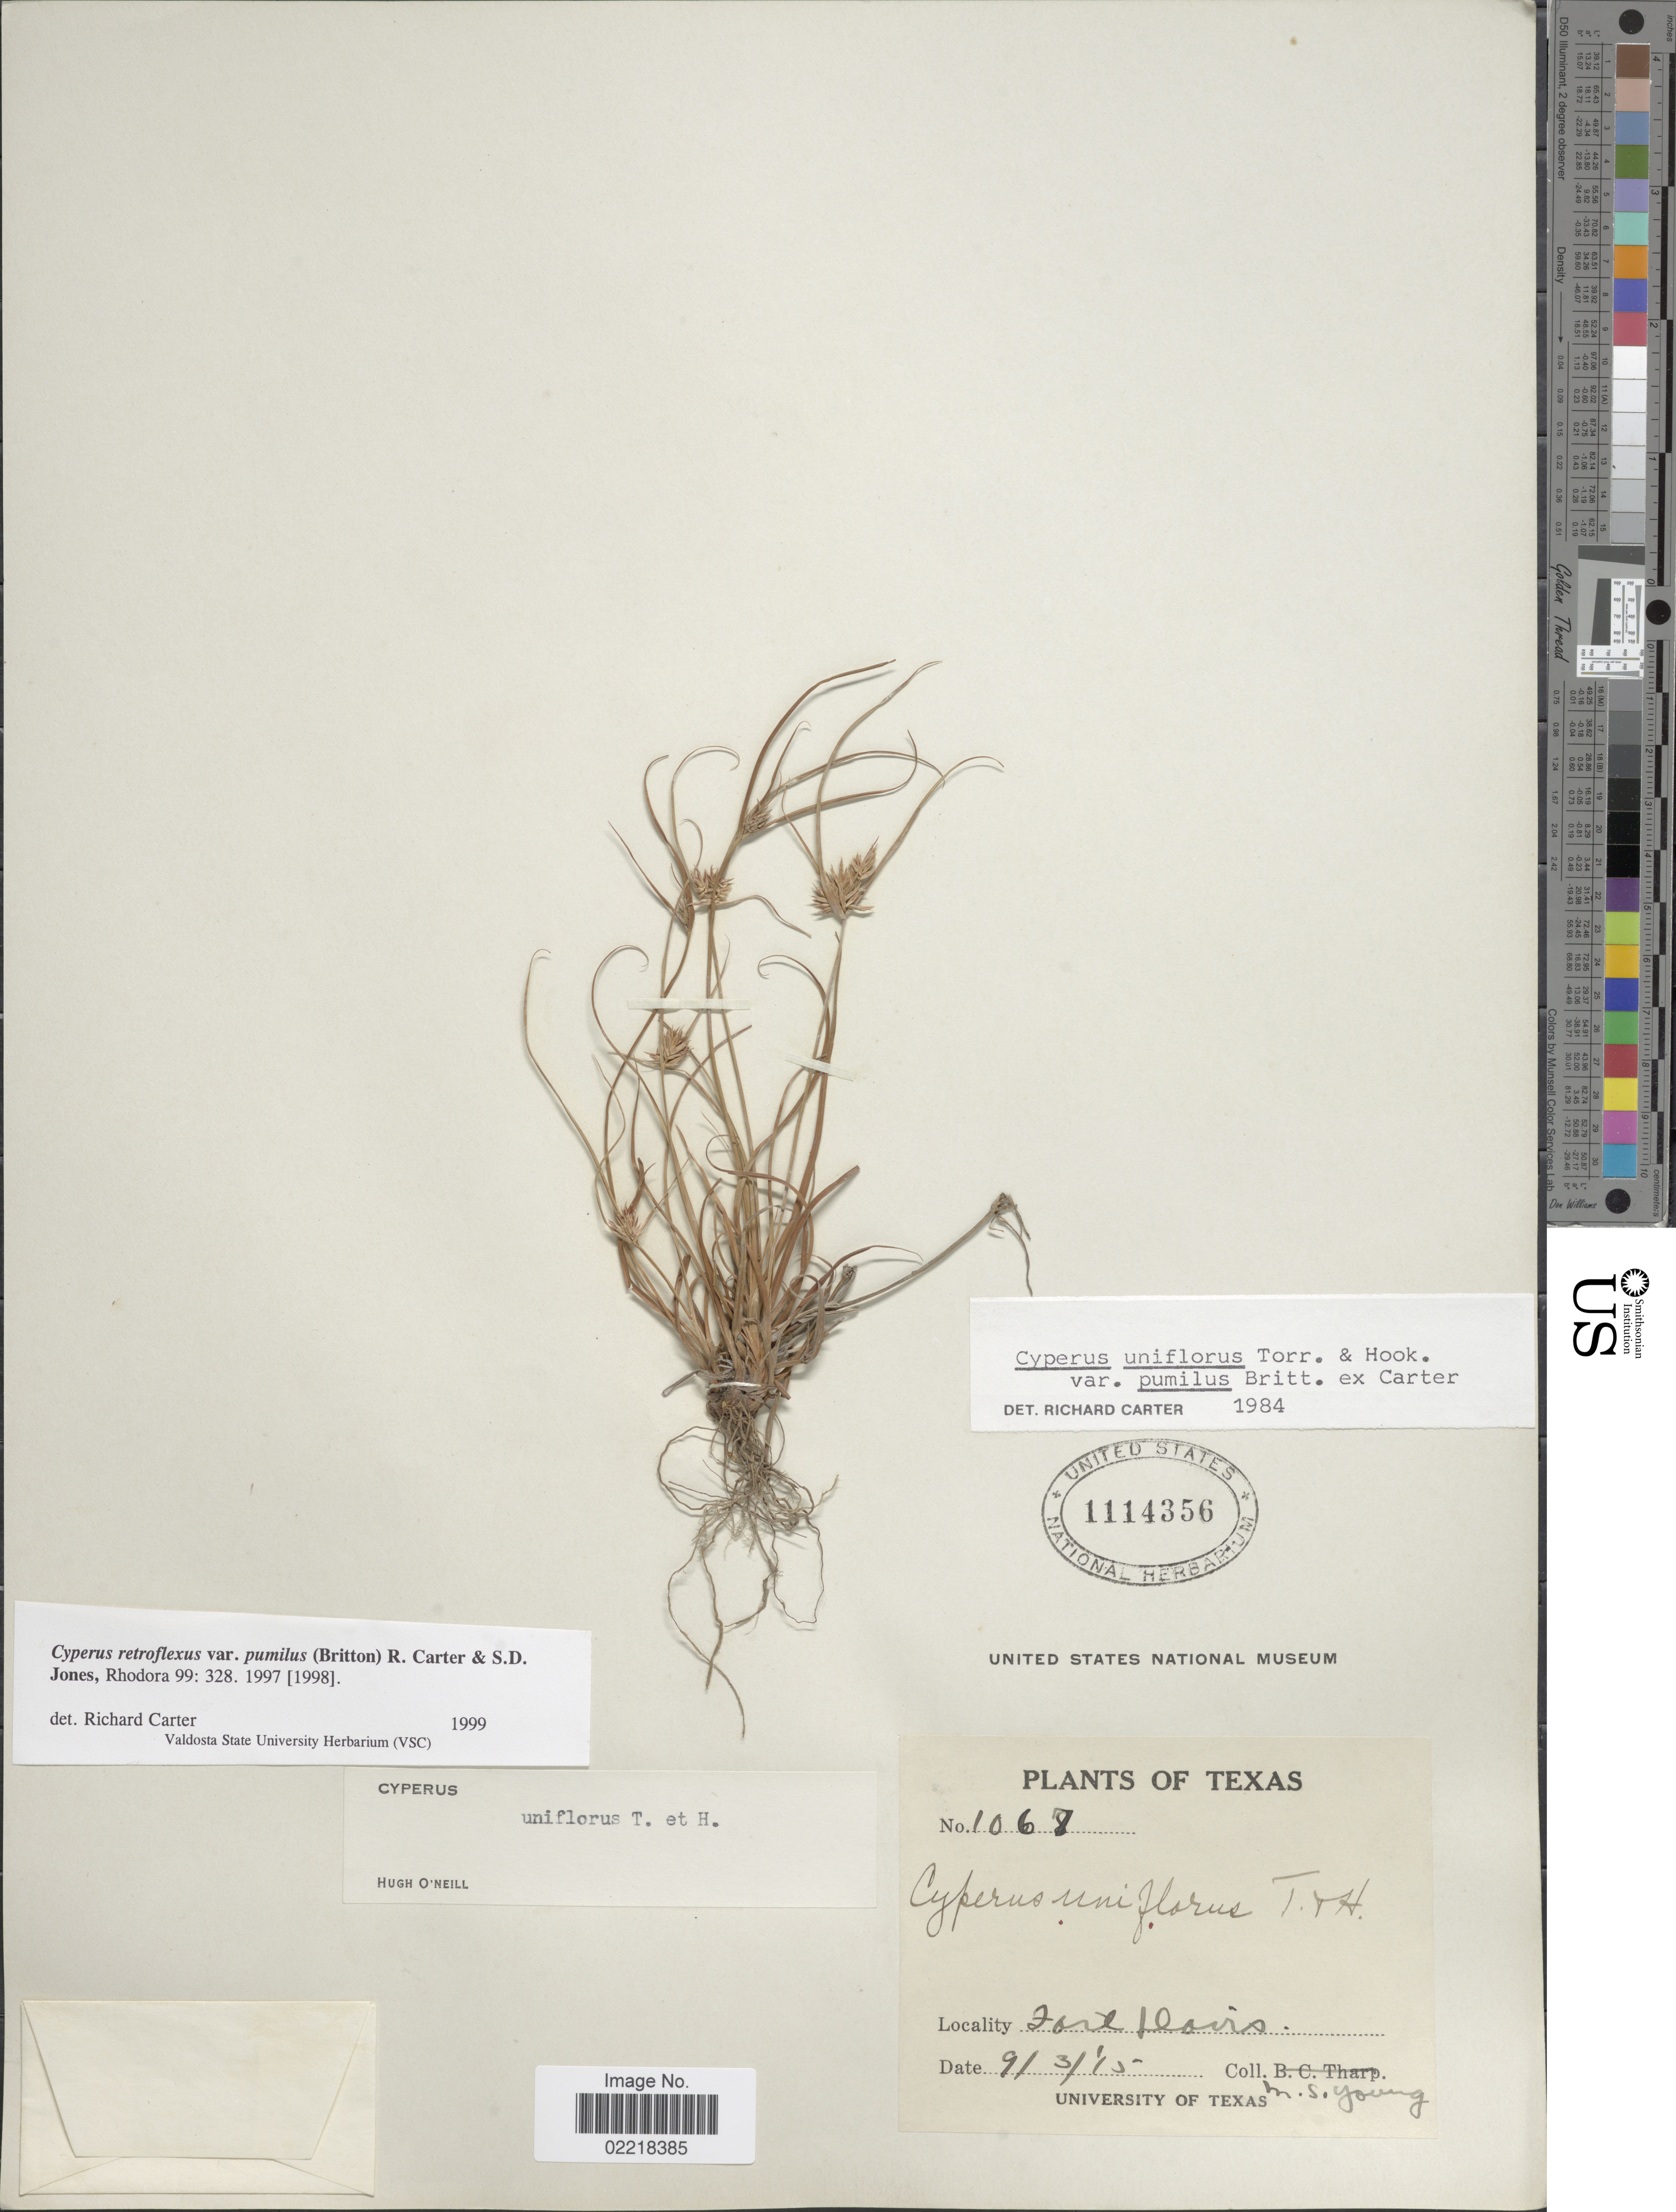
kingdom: Plantae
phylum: Tracheophyta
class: Liliopsida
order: Poales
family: Cyperaceae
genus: Cyperus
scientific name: Cyperus retroflexus var. pumilus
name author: (Britton) R. Carter & S.D. Jones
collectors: M. Young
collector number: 1067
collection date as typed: Transcribed d/m/y: 3/9/15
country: United States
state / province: Texas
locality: Fort Davis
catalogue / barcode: US 1114356